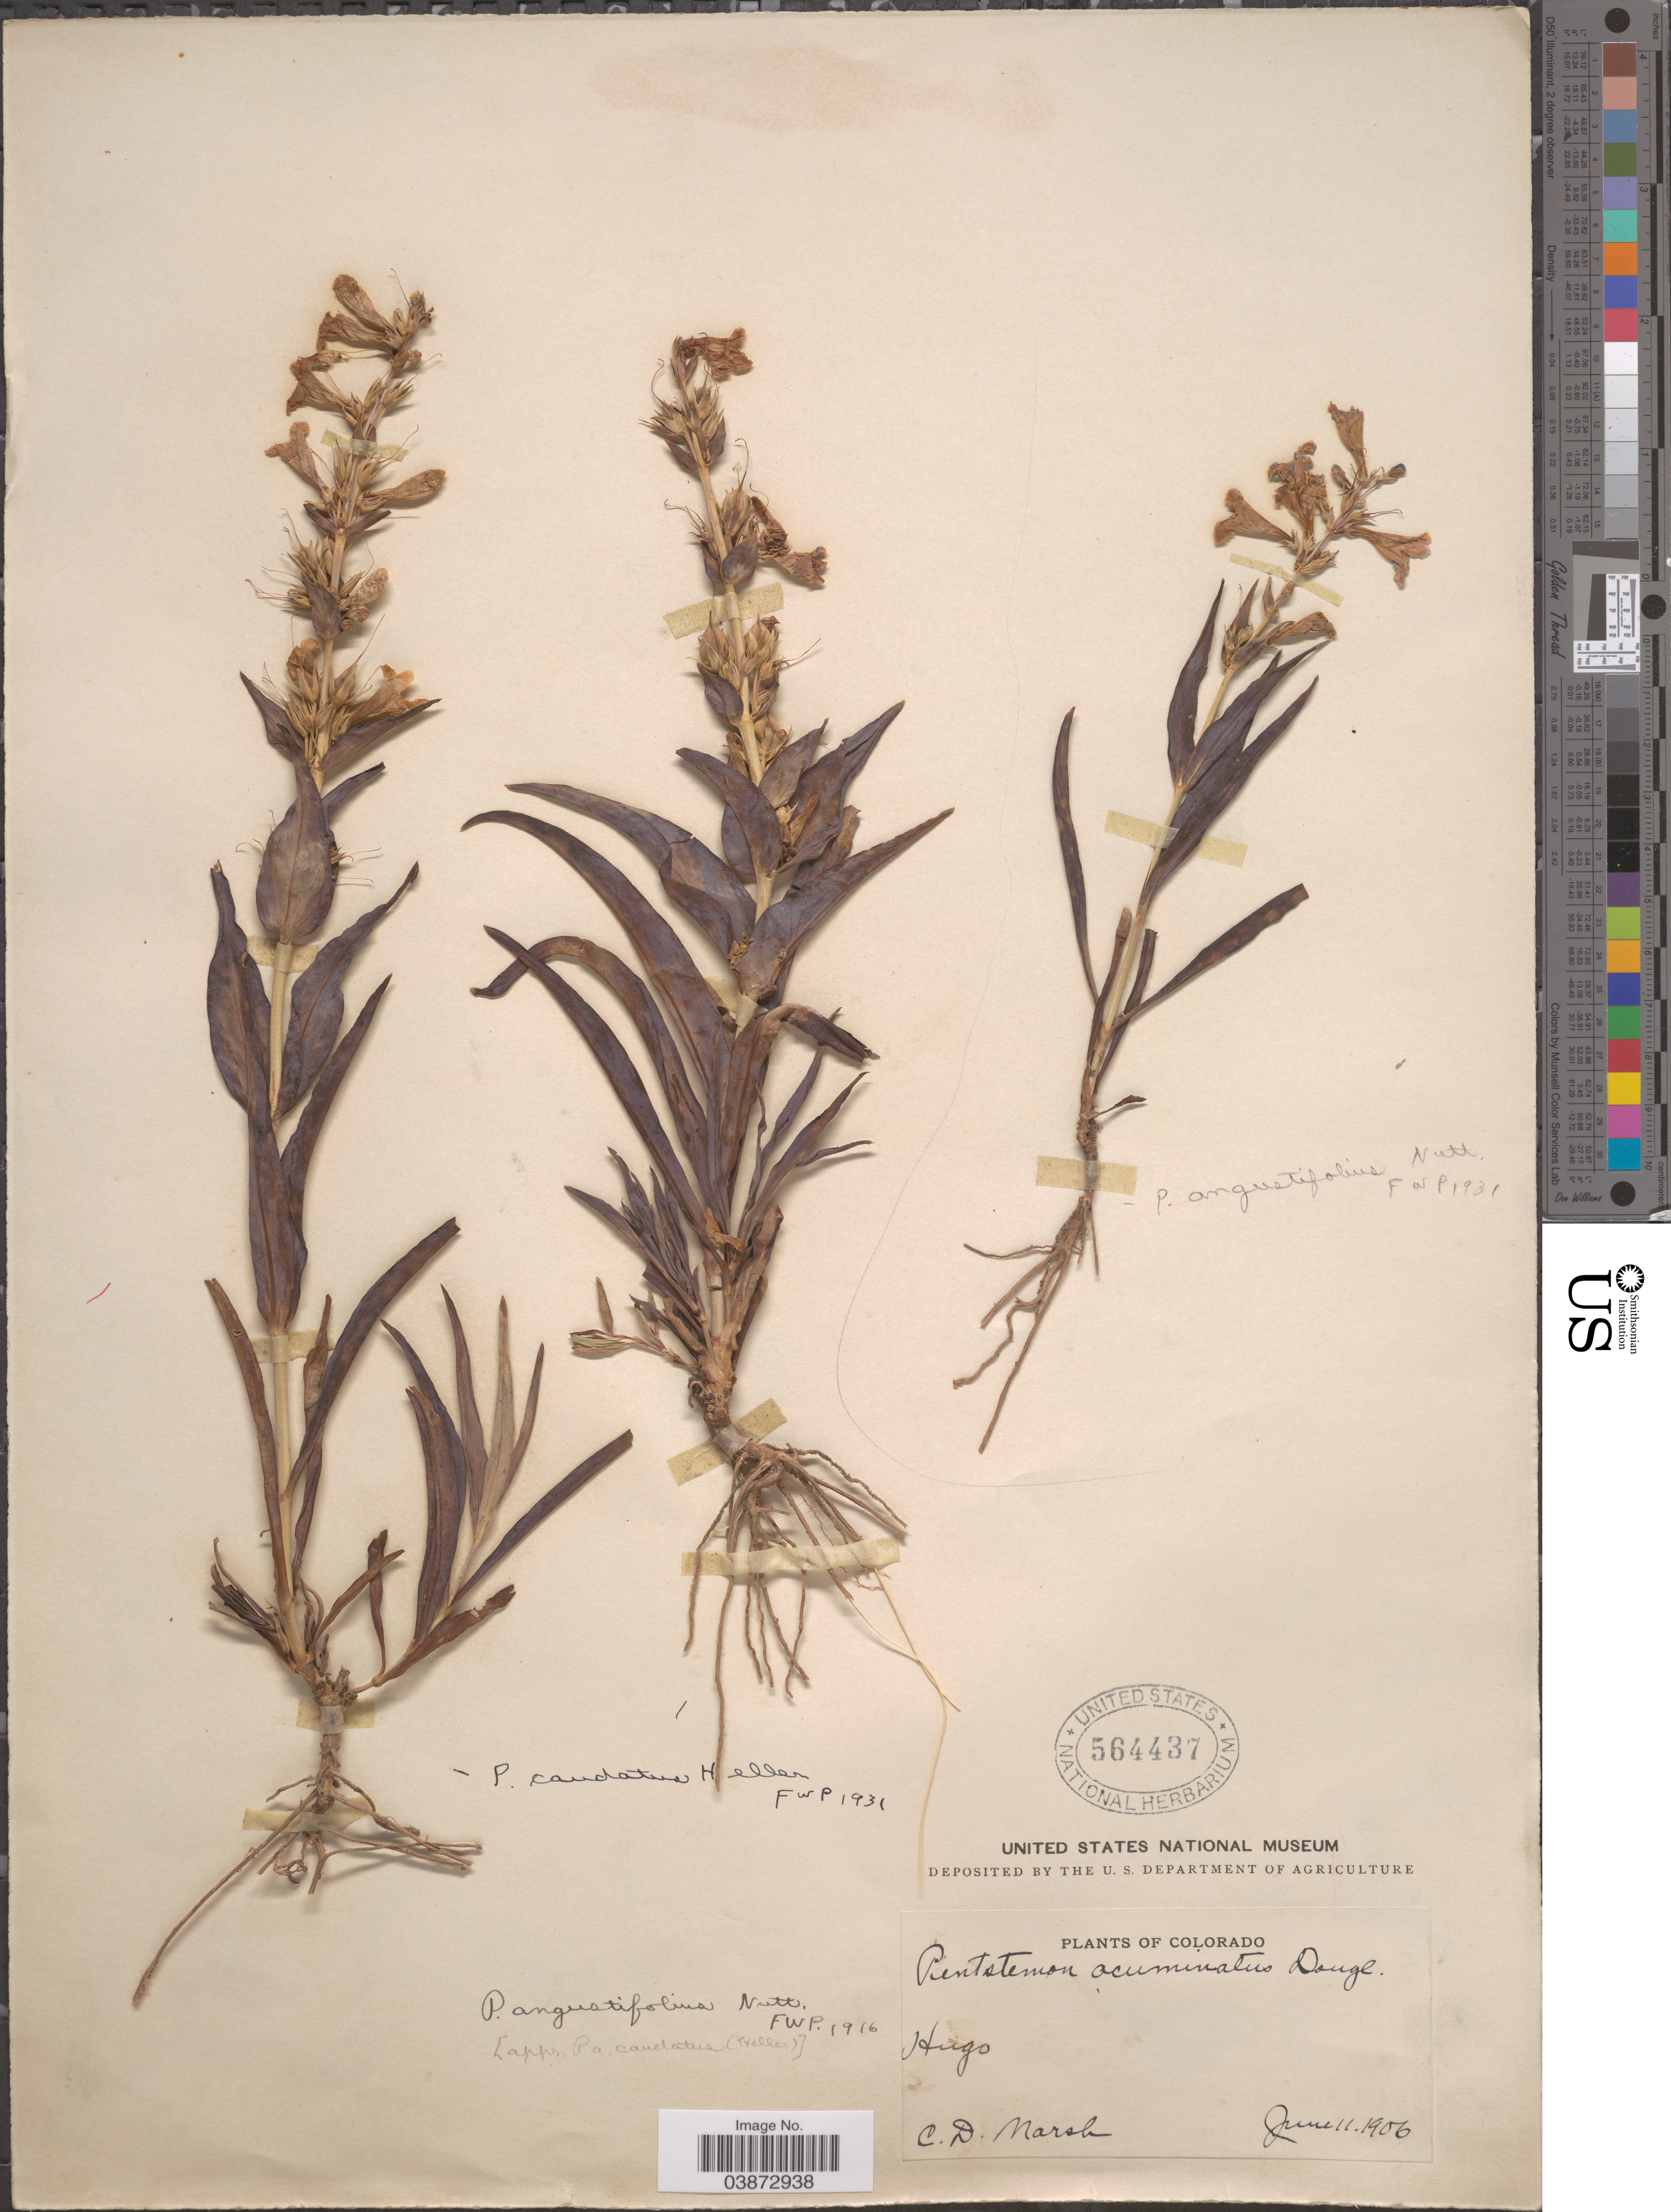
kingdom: Plantae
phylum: Tracheophyta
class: Magnoliopsida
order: Lamiales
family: Plantaginaceae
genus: Penstemon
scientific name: Penstemon angustifolius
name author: Nutt. ex Pursh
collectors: C. D. Marsh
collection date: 1906-06-11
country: United States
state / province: Colorado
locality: Hugo .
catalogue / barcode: US 564437